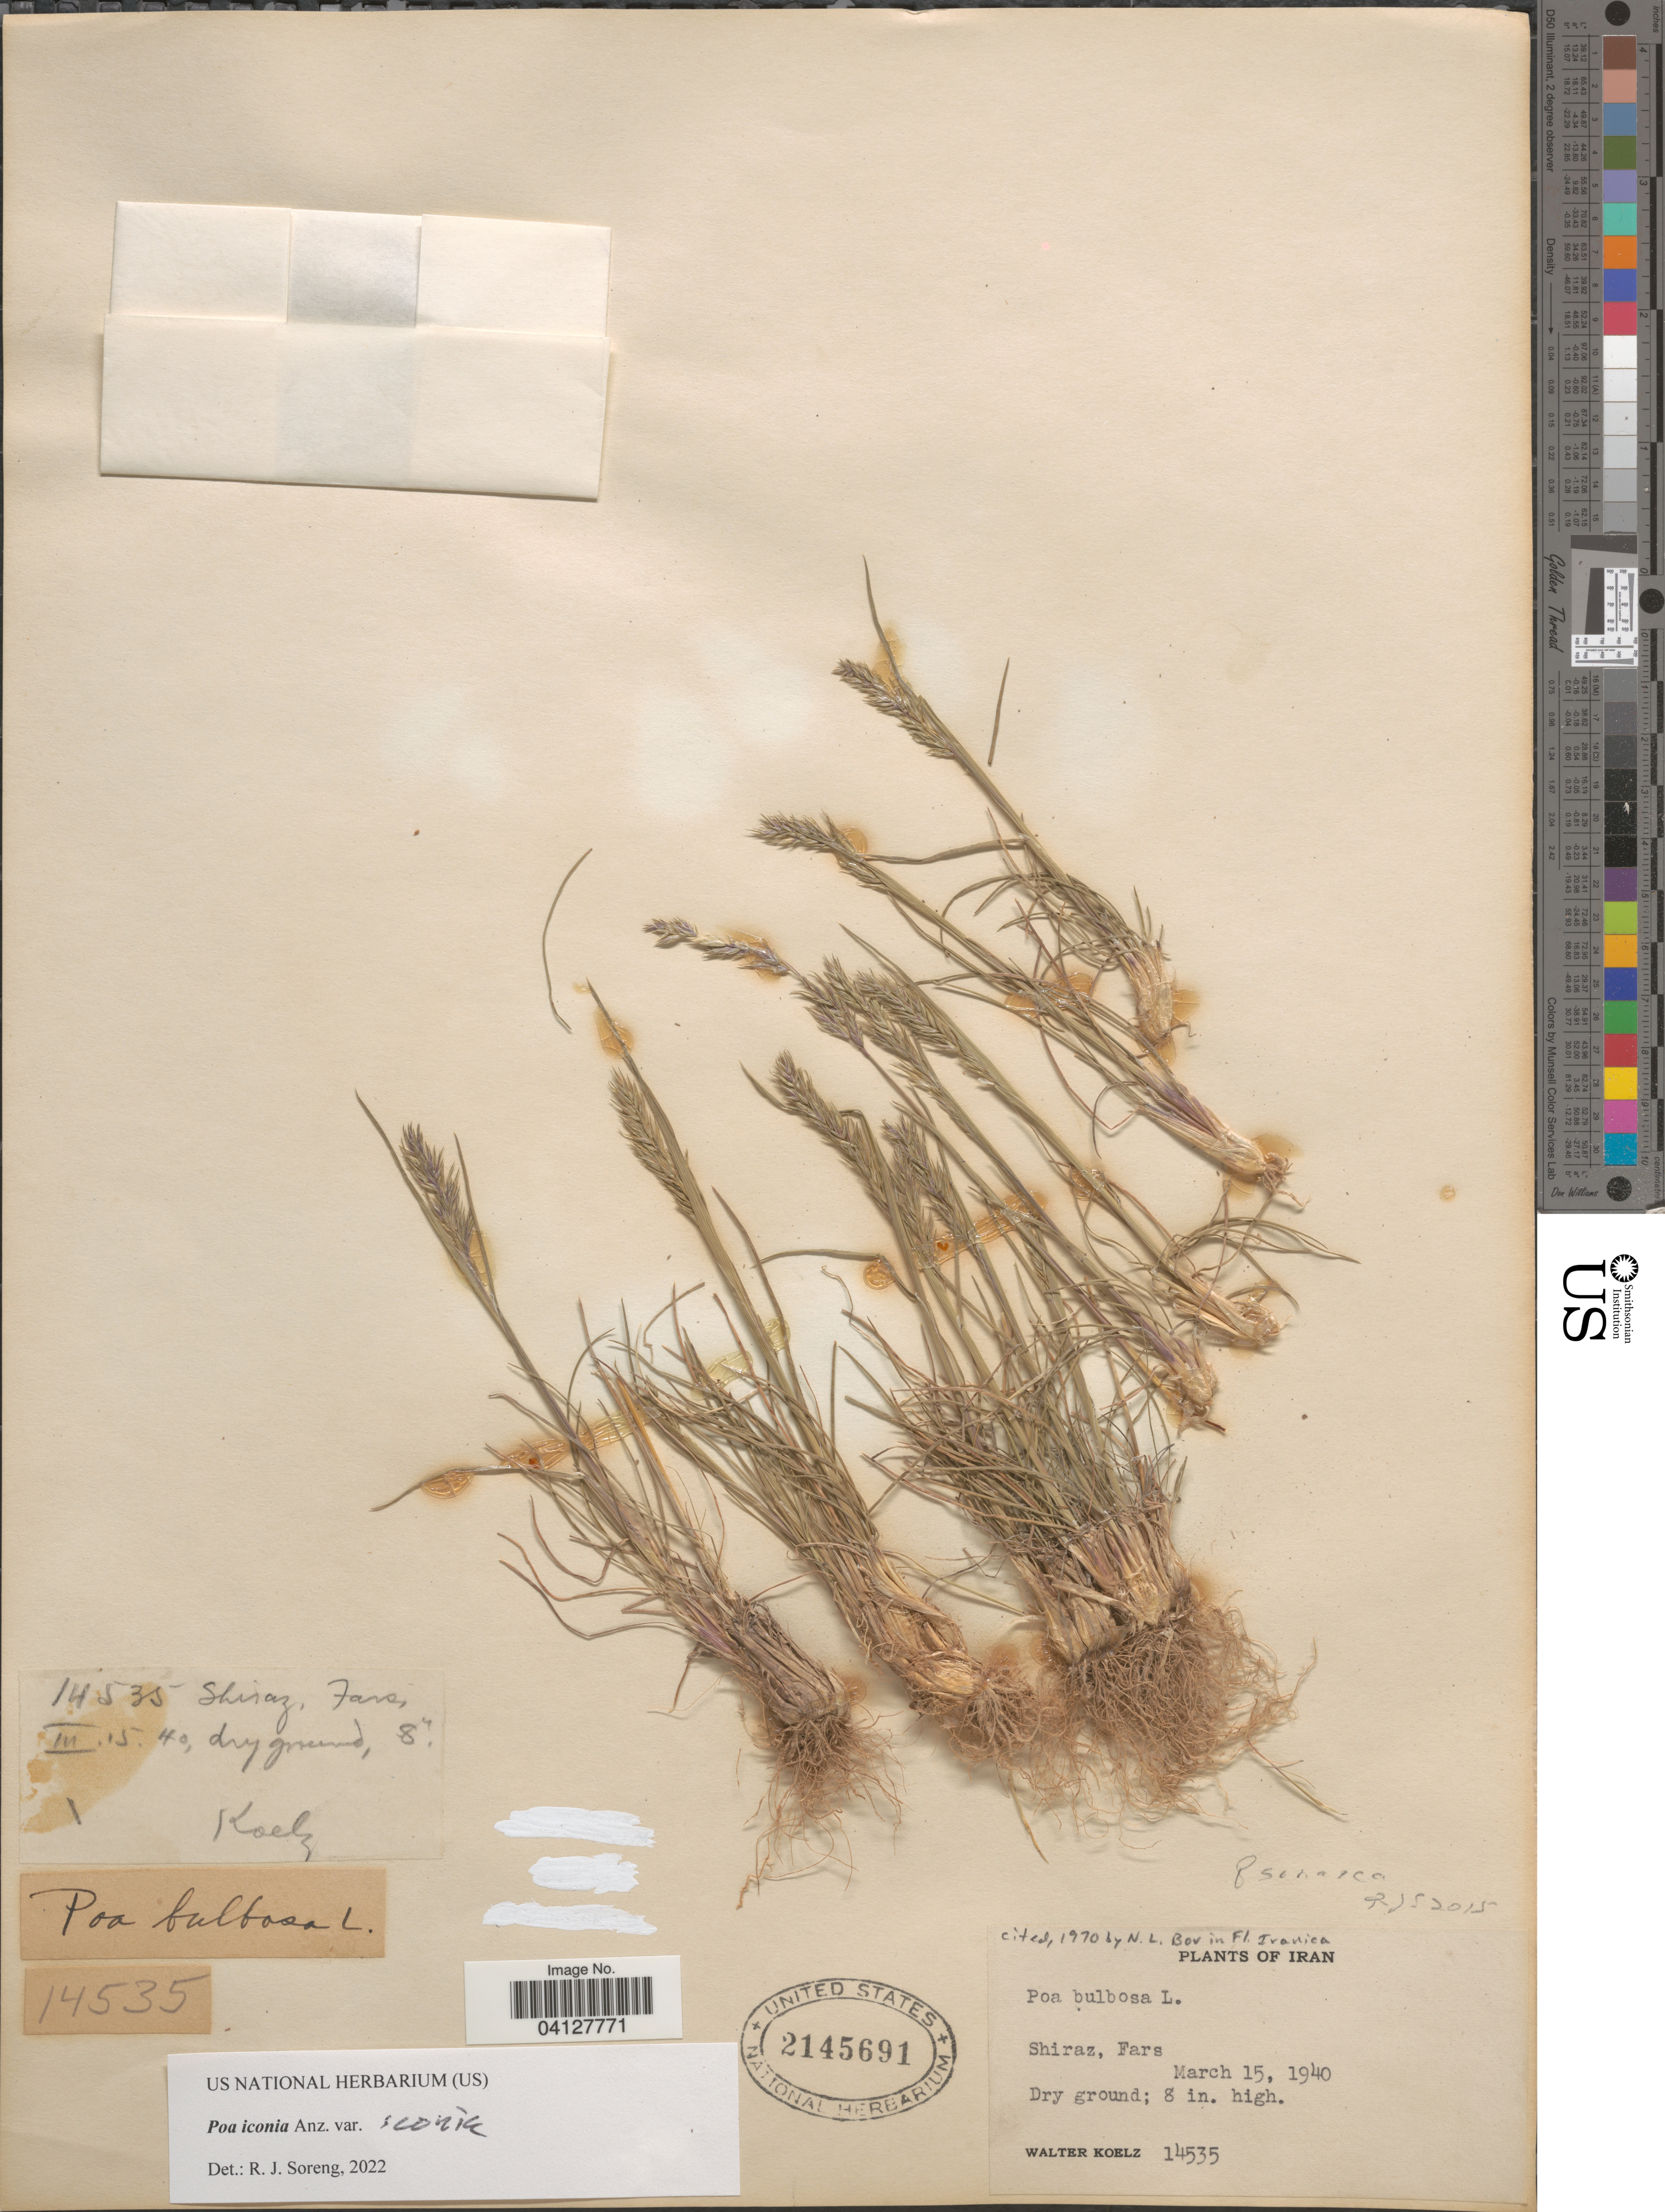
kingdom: Plantae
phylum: Tracheophyta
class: Liliopsida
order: Poales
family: Poaceae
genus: Poa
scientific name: Poa sinaica var. sinaica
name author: Steud.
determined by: Soreng, Robert J., Research Associate (BOT), Smithsonian Institution - National Museum of Natural History (UNITED STATES)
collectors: W. N. Koelz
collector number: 14535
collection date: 1940-03-15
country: Iran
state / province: Fars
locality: Shiraz.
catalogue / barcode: US 2145691